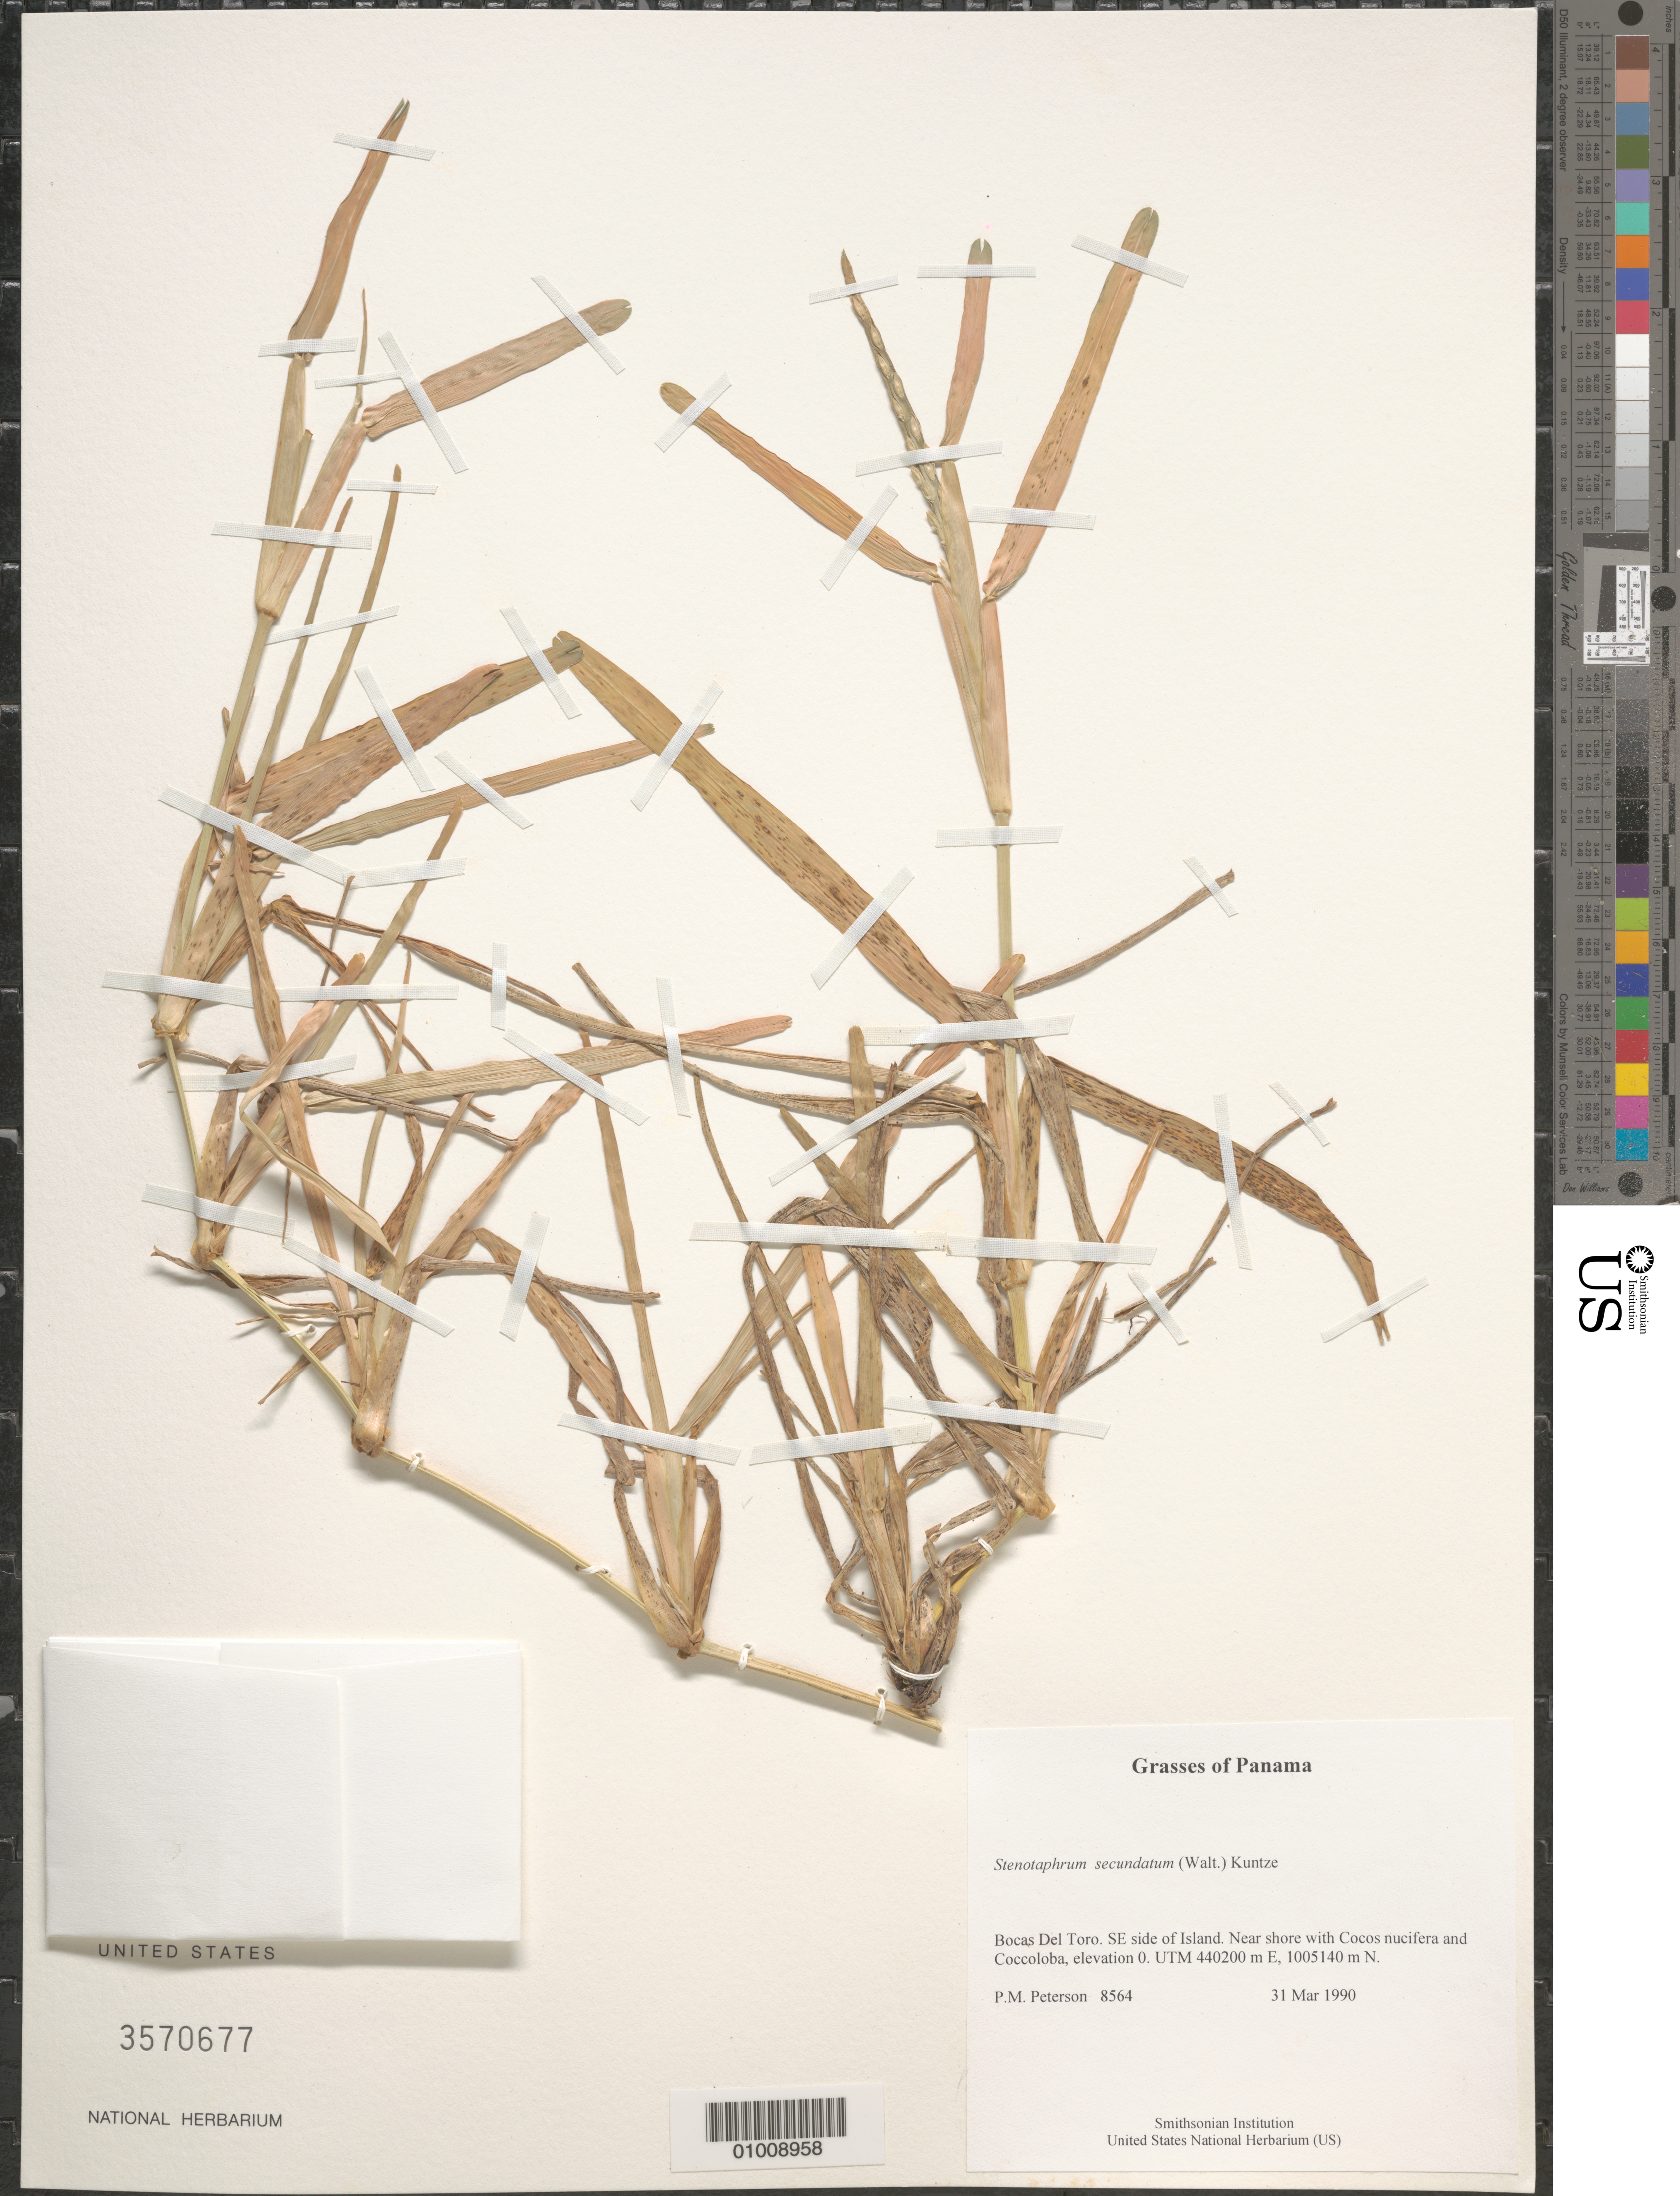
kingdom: Plantae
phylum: Tracheophyta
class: Liliopsida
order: Poales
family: Poaceae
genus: Stenotaphrum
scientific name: Stenotaphrum secundatum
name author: (Walter) Kuntze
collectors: P. M. Peterson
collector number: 08564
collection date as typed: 31 Mar 1990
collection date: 1990-03-31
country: Panama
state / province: Bocas del Toro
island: Escudo de Veraguas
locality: SE side of Island.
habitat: Near shore with Cocos nucifera and Coccoloba, elevation 0. UTM 440200 m E, 1005140 m N.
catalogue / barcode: US 3570677